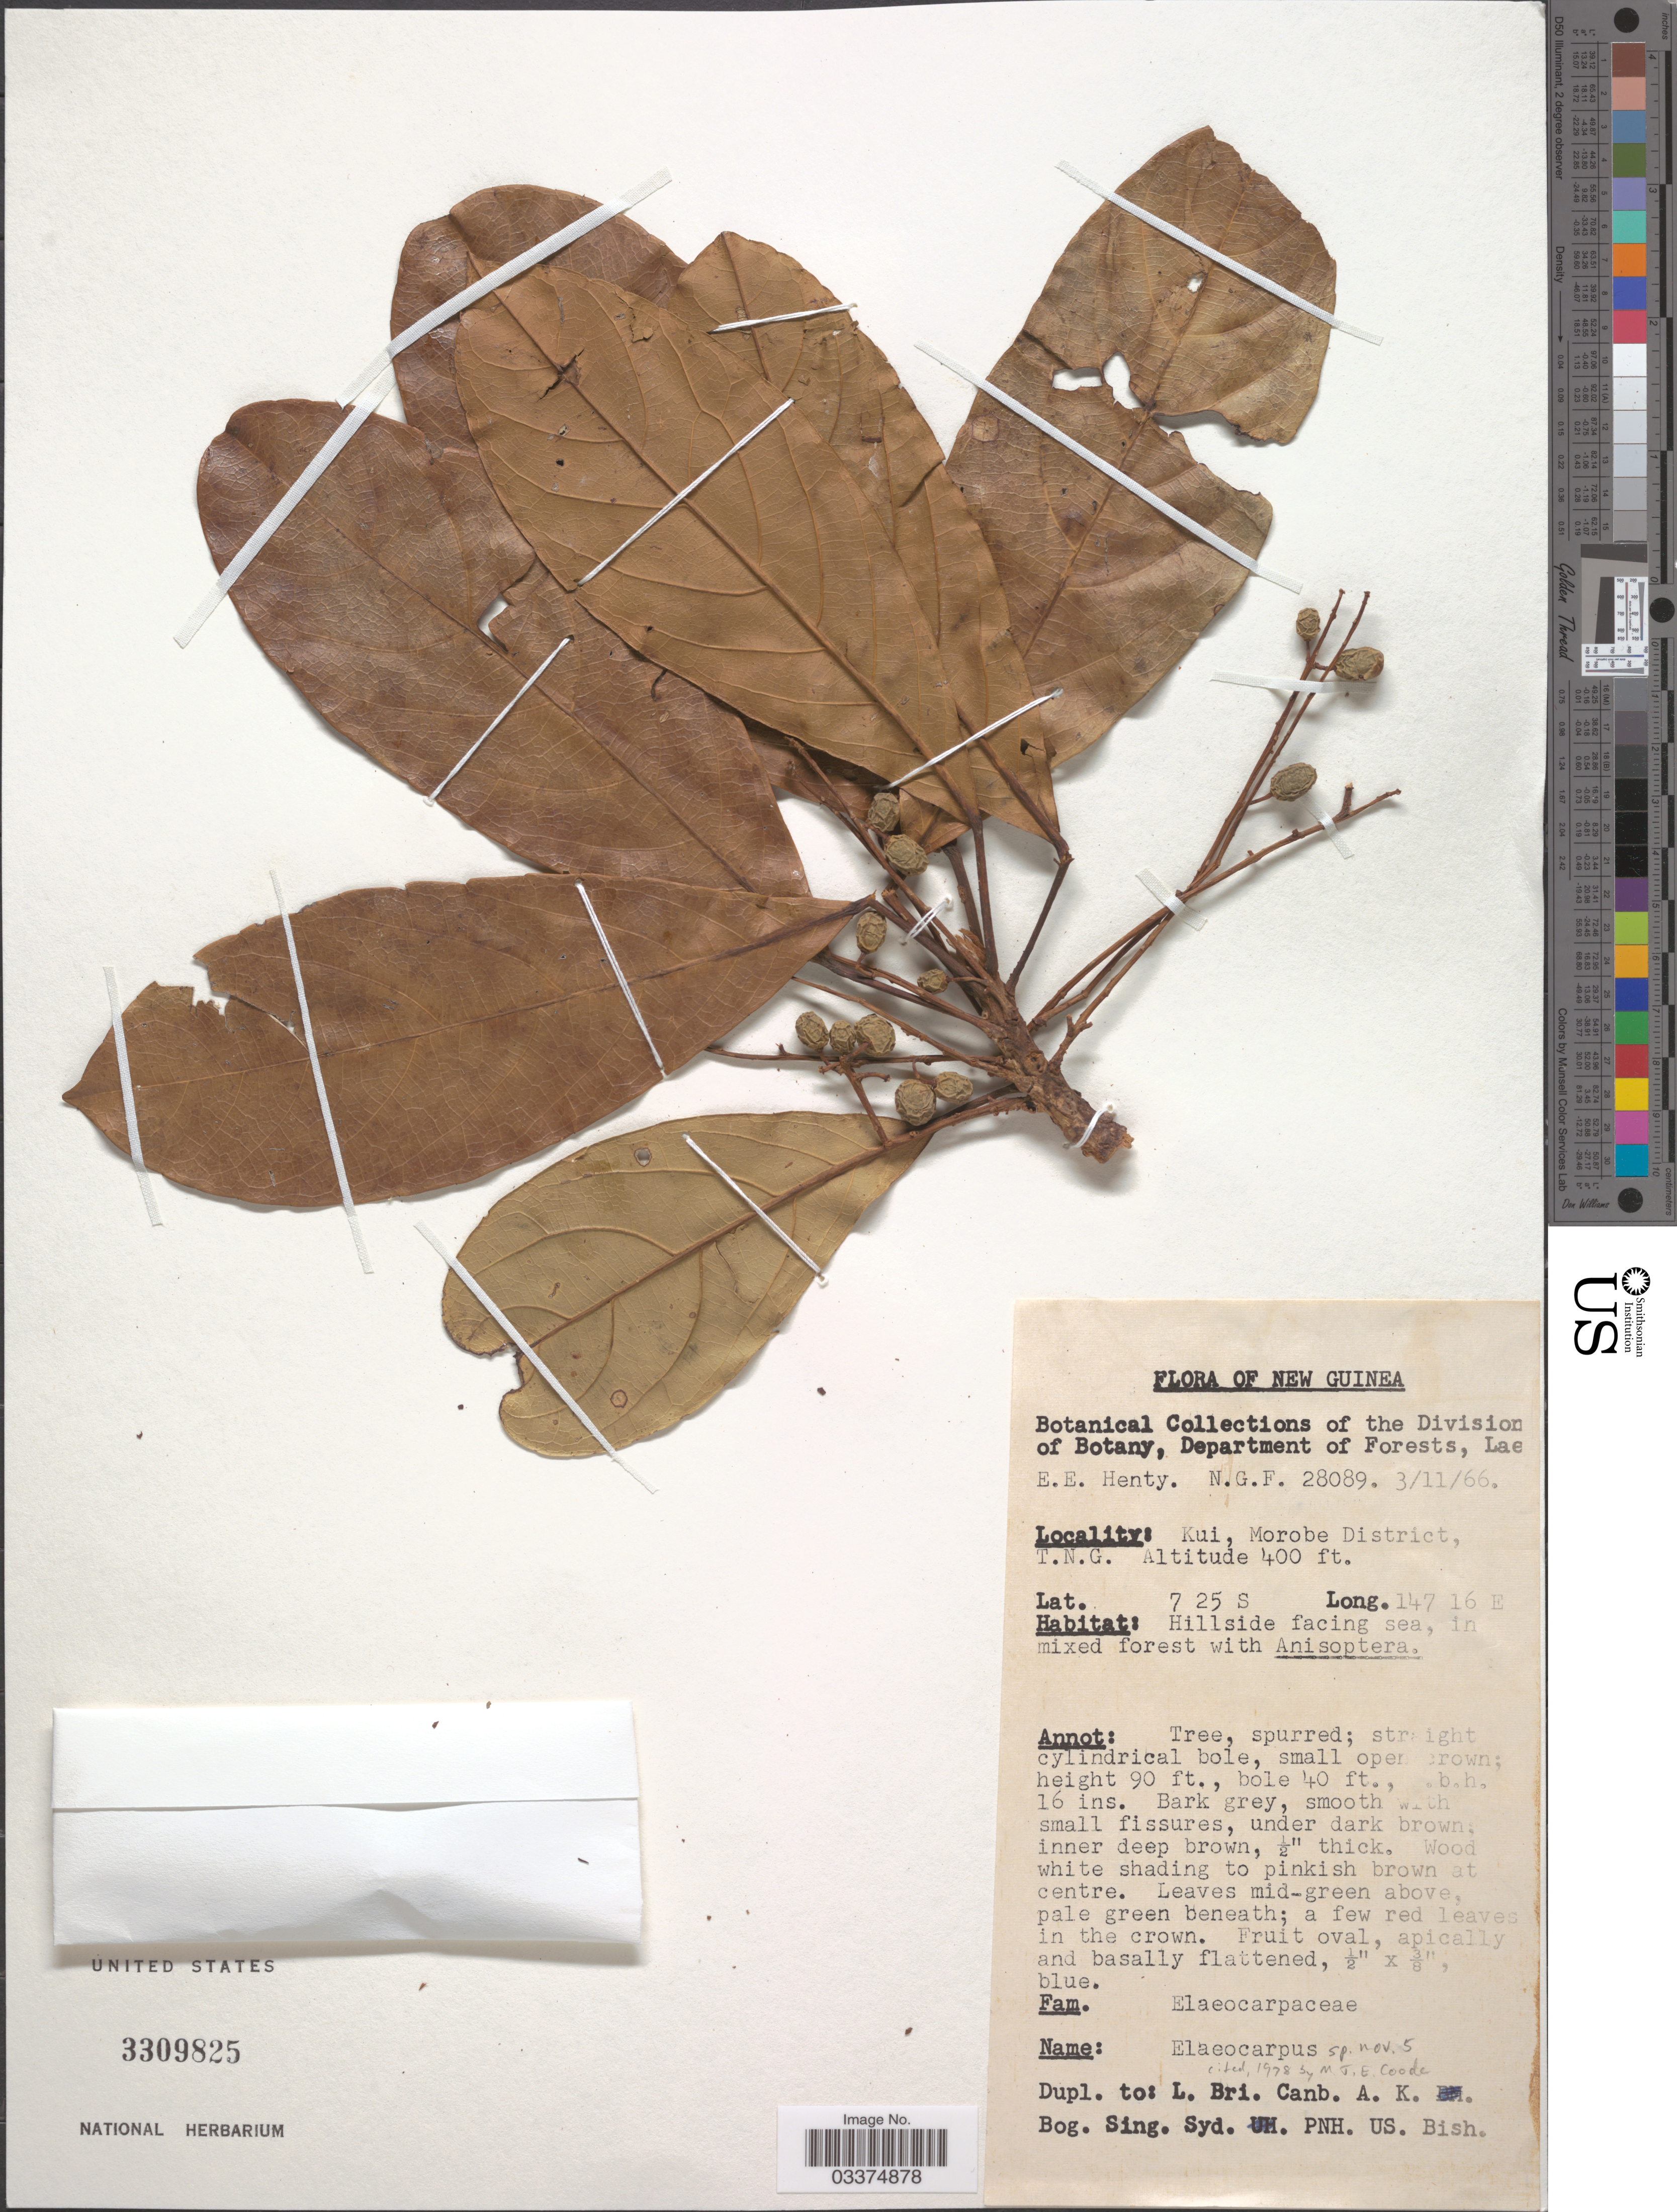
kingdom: Plantae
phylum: Tracheophyta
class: Magnoliopsida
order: Oxalidales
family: Elaeocarpaceae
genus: Elaeocarpus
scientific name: Elaeocarpus sp.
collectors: E. Henty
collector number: N.G.F.28089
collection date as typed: Transcribed d/m/y: 3/11/66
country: Papua New Guinea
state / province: Morobe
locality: New Guinea. Kui, Morobe District, T.N.G. Hillside facing sea.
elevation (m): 122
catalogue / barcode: US 3309825